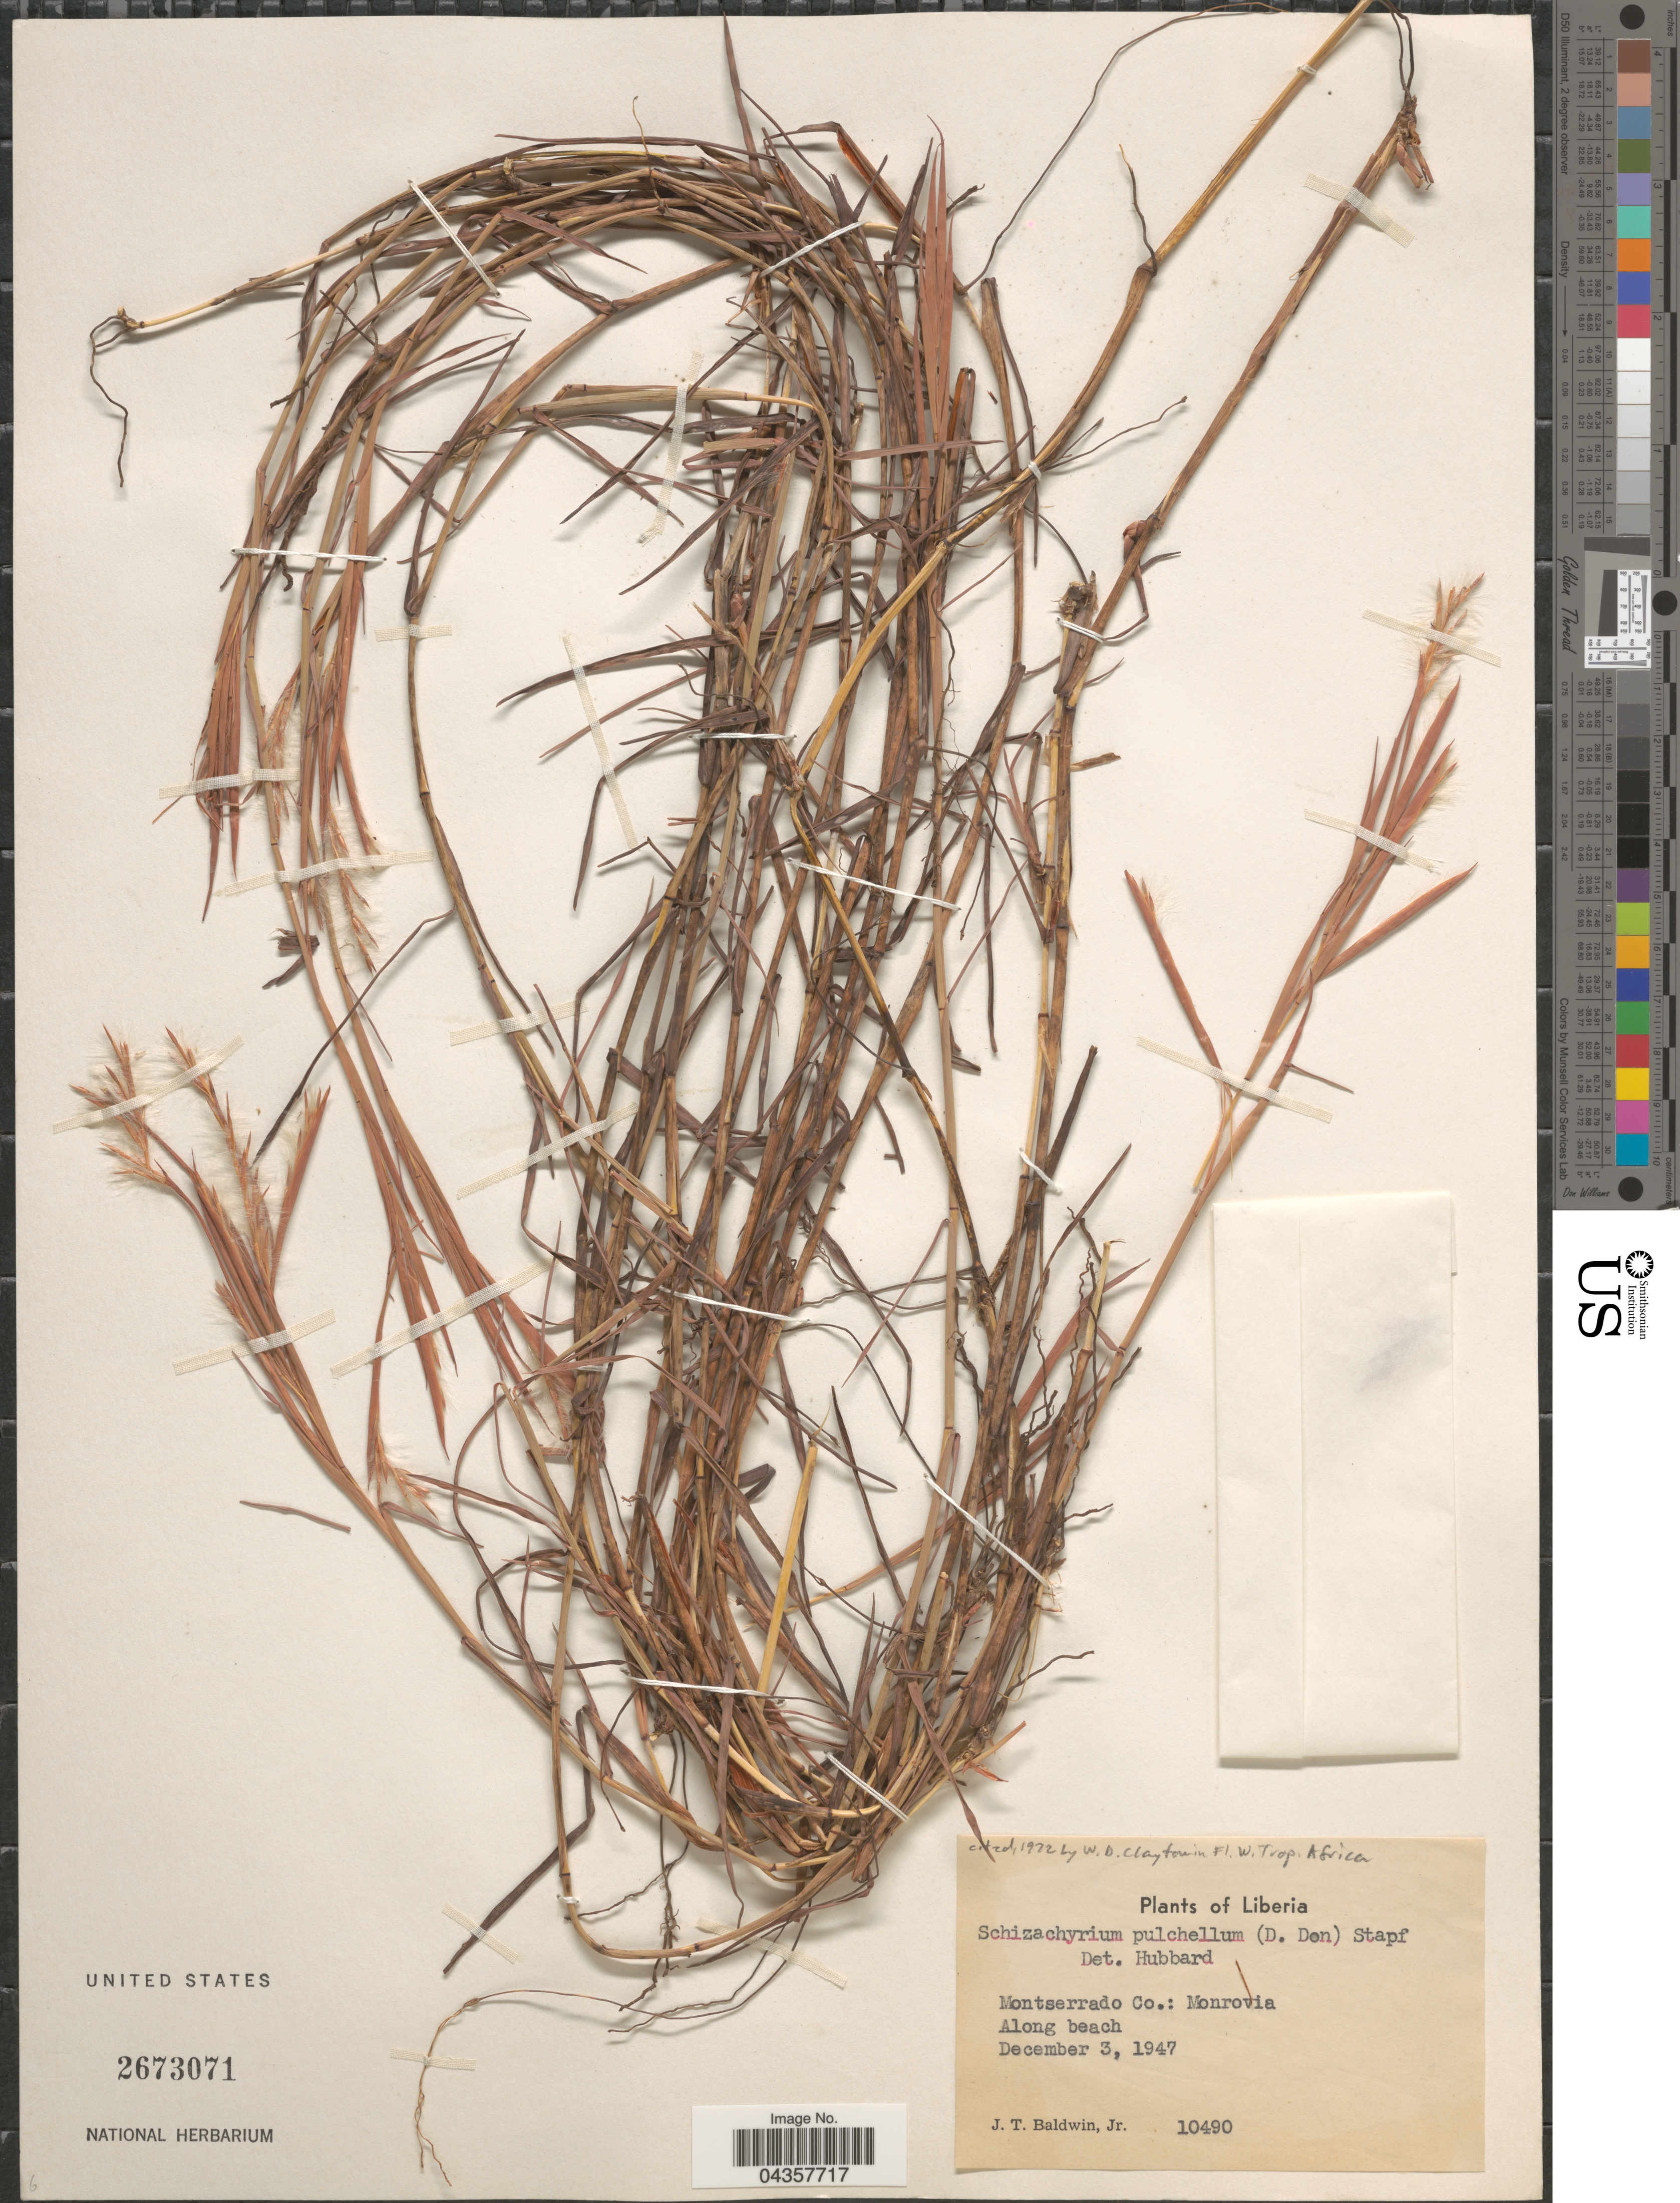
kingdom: Plantae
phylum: Tracheophyta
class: Liliopsida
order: Poales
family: Poaceae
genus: Schizachyrium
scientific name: Schizachyrium pulchellum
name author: (D. Don ex Hook.) Stapf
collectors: J. T. Baldwin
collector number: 10490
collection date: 1947-12-03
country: Liberia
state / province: Montserrado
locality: Montserrado Co.: Monrovia. Along beach.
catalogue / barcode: US 2673071